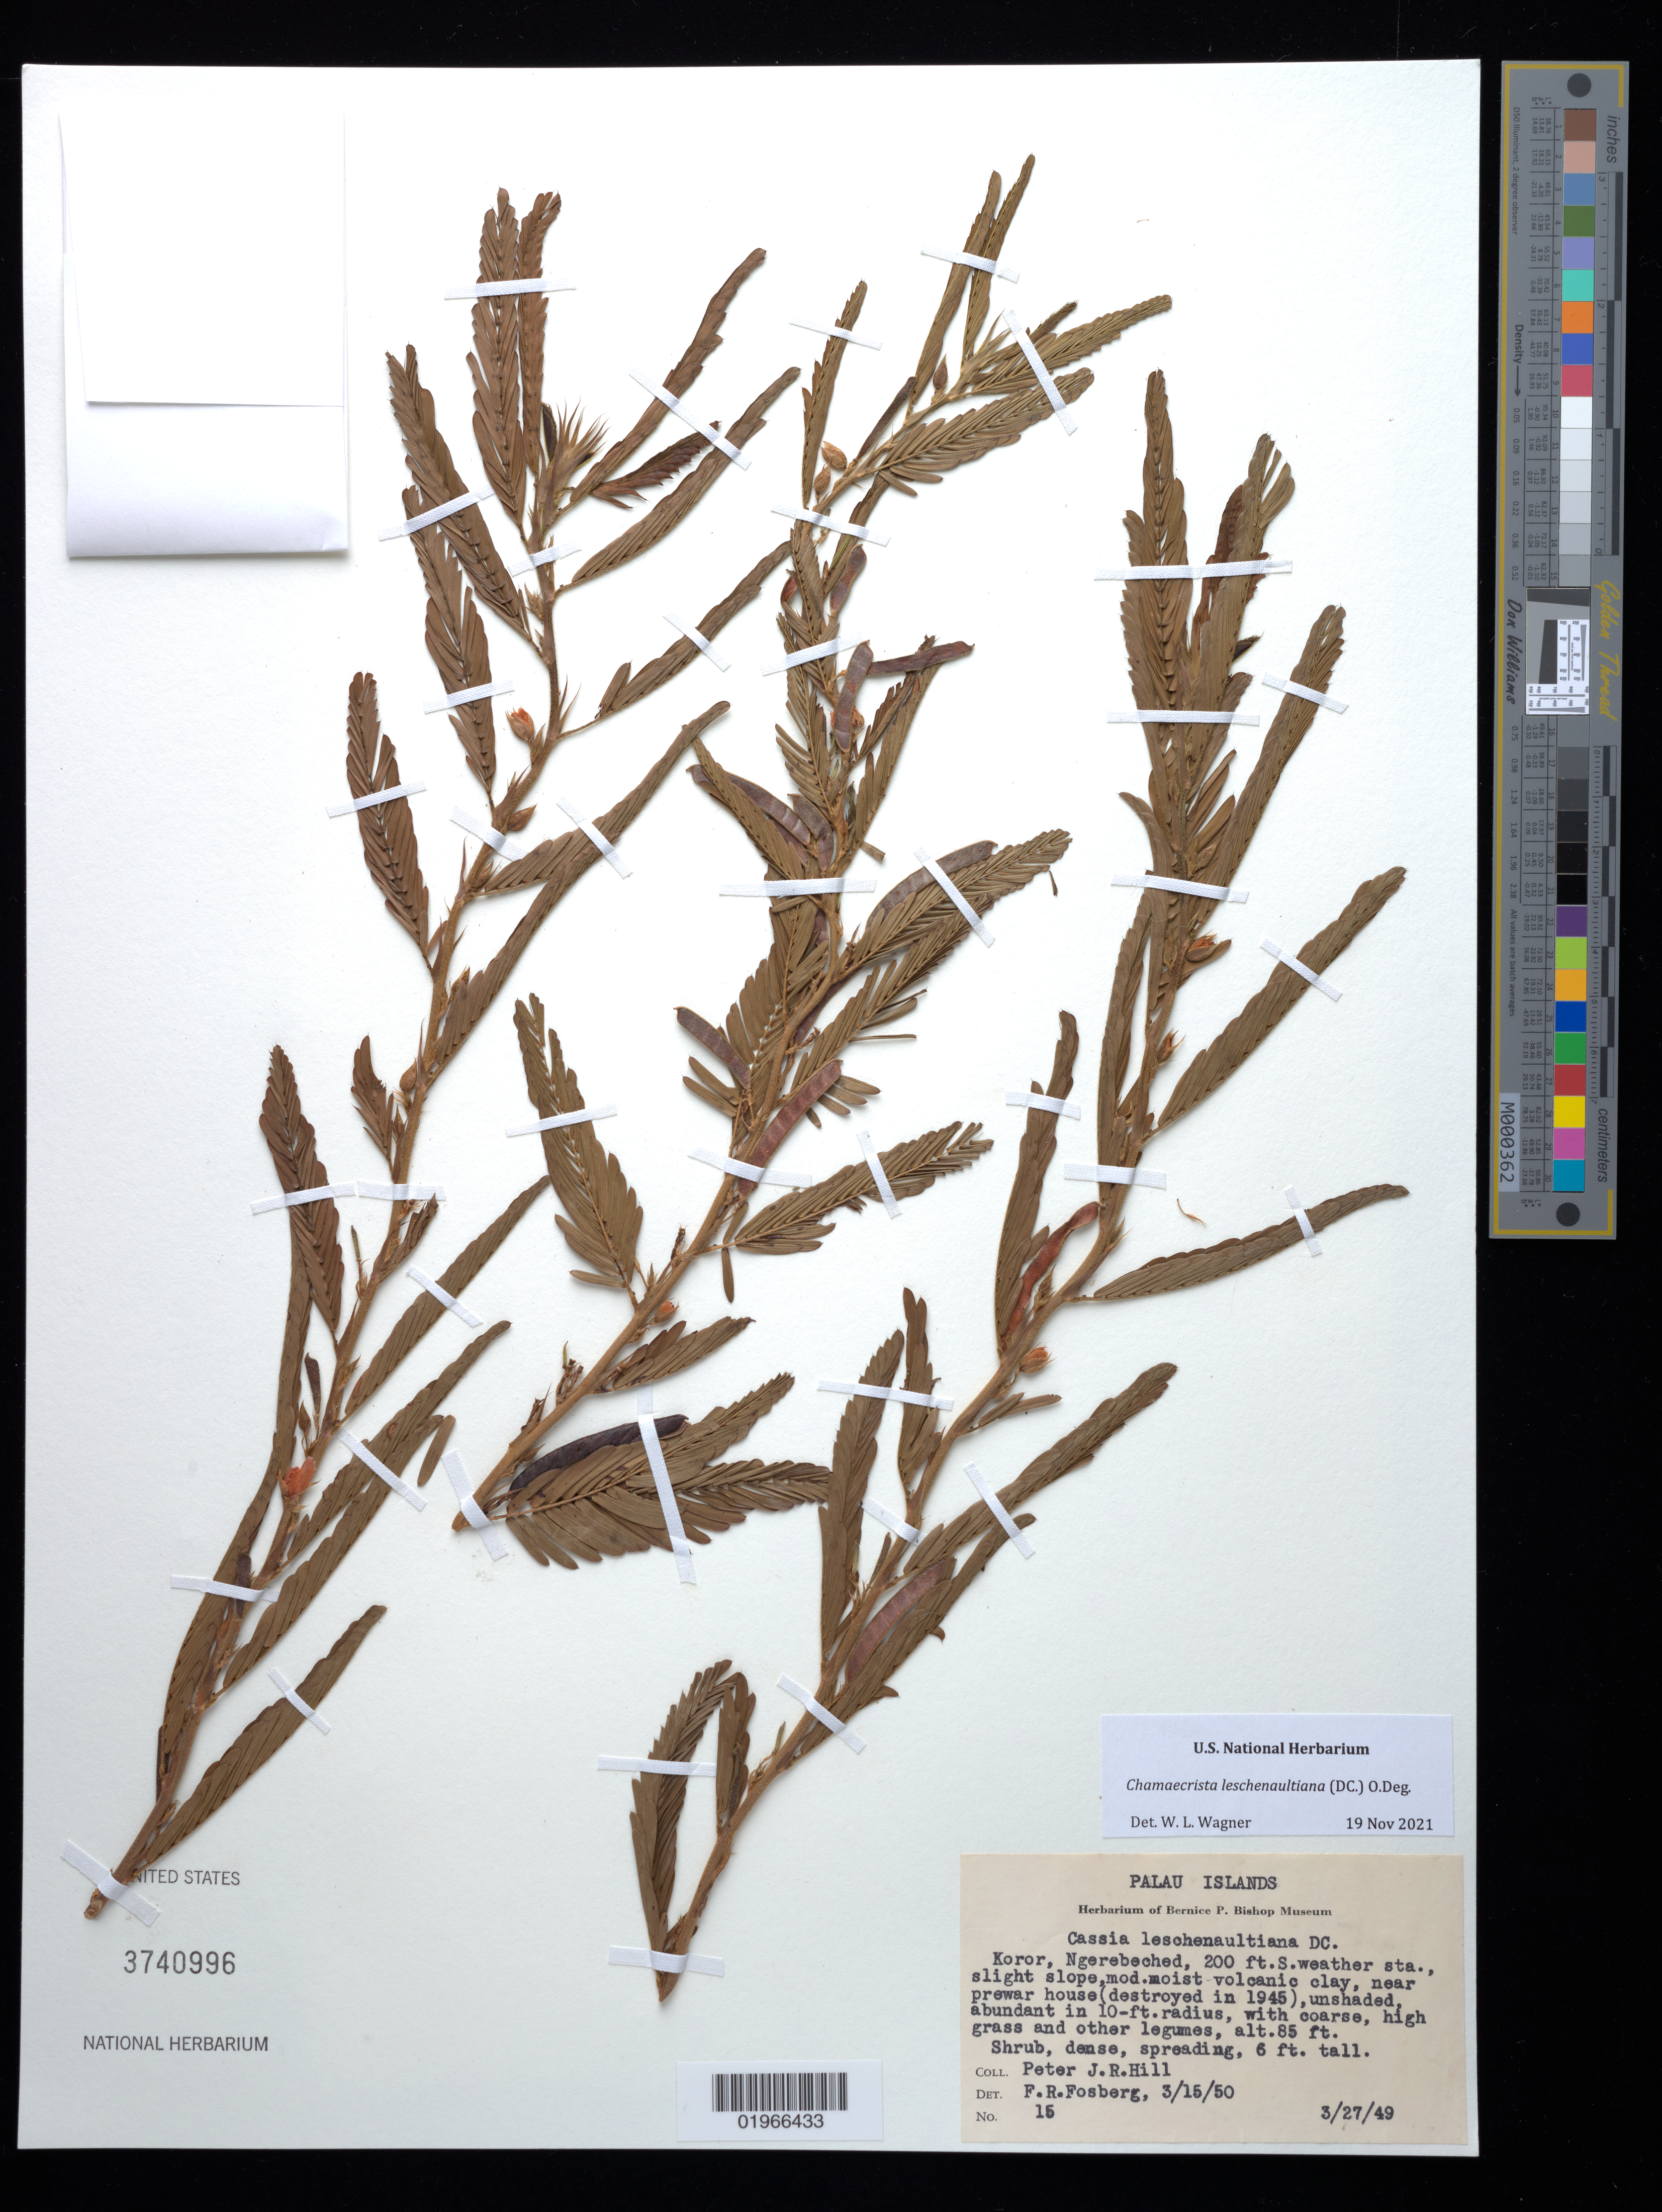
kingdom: Plantae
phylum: Tracheophyta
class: Magnoliopsida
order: Fabales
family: Fabaceae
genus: Chamaecrista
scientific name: Chamaecrista leschenaultiana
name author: (DC.) O. Deg.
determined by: Wagner, W. L., (BOT), Smithsonian Institution - National Museum of Natural History (UNITED STATES)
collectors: P. J. R. Hill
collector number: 15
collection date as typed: Transcribed d/m/y: 27/3/49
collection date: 1949-03-27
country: Palau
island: Oreor [Koror]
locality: Palau Islands, Koror, Ngerebeched, 200 ft. S. weather sta., near preware house (destroyed in 1945)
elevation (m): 26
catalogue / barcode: US 3740996